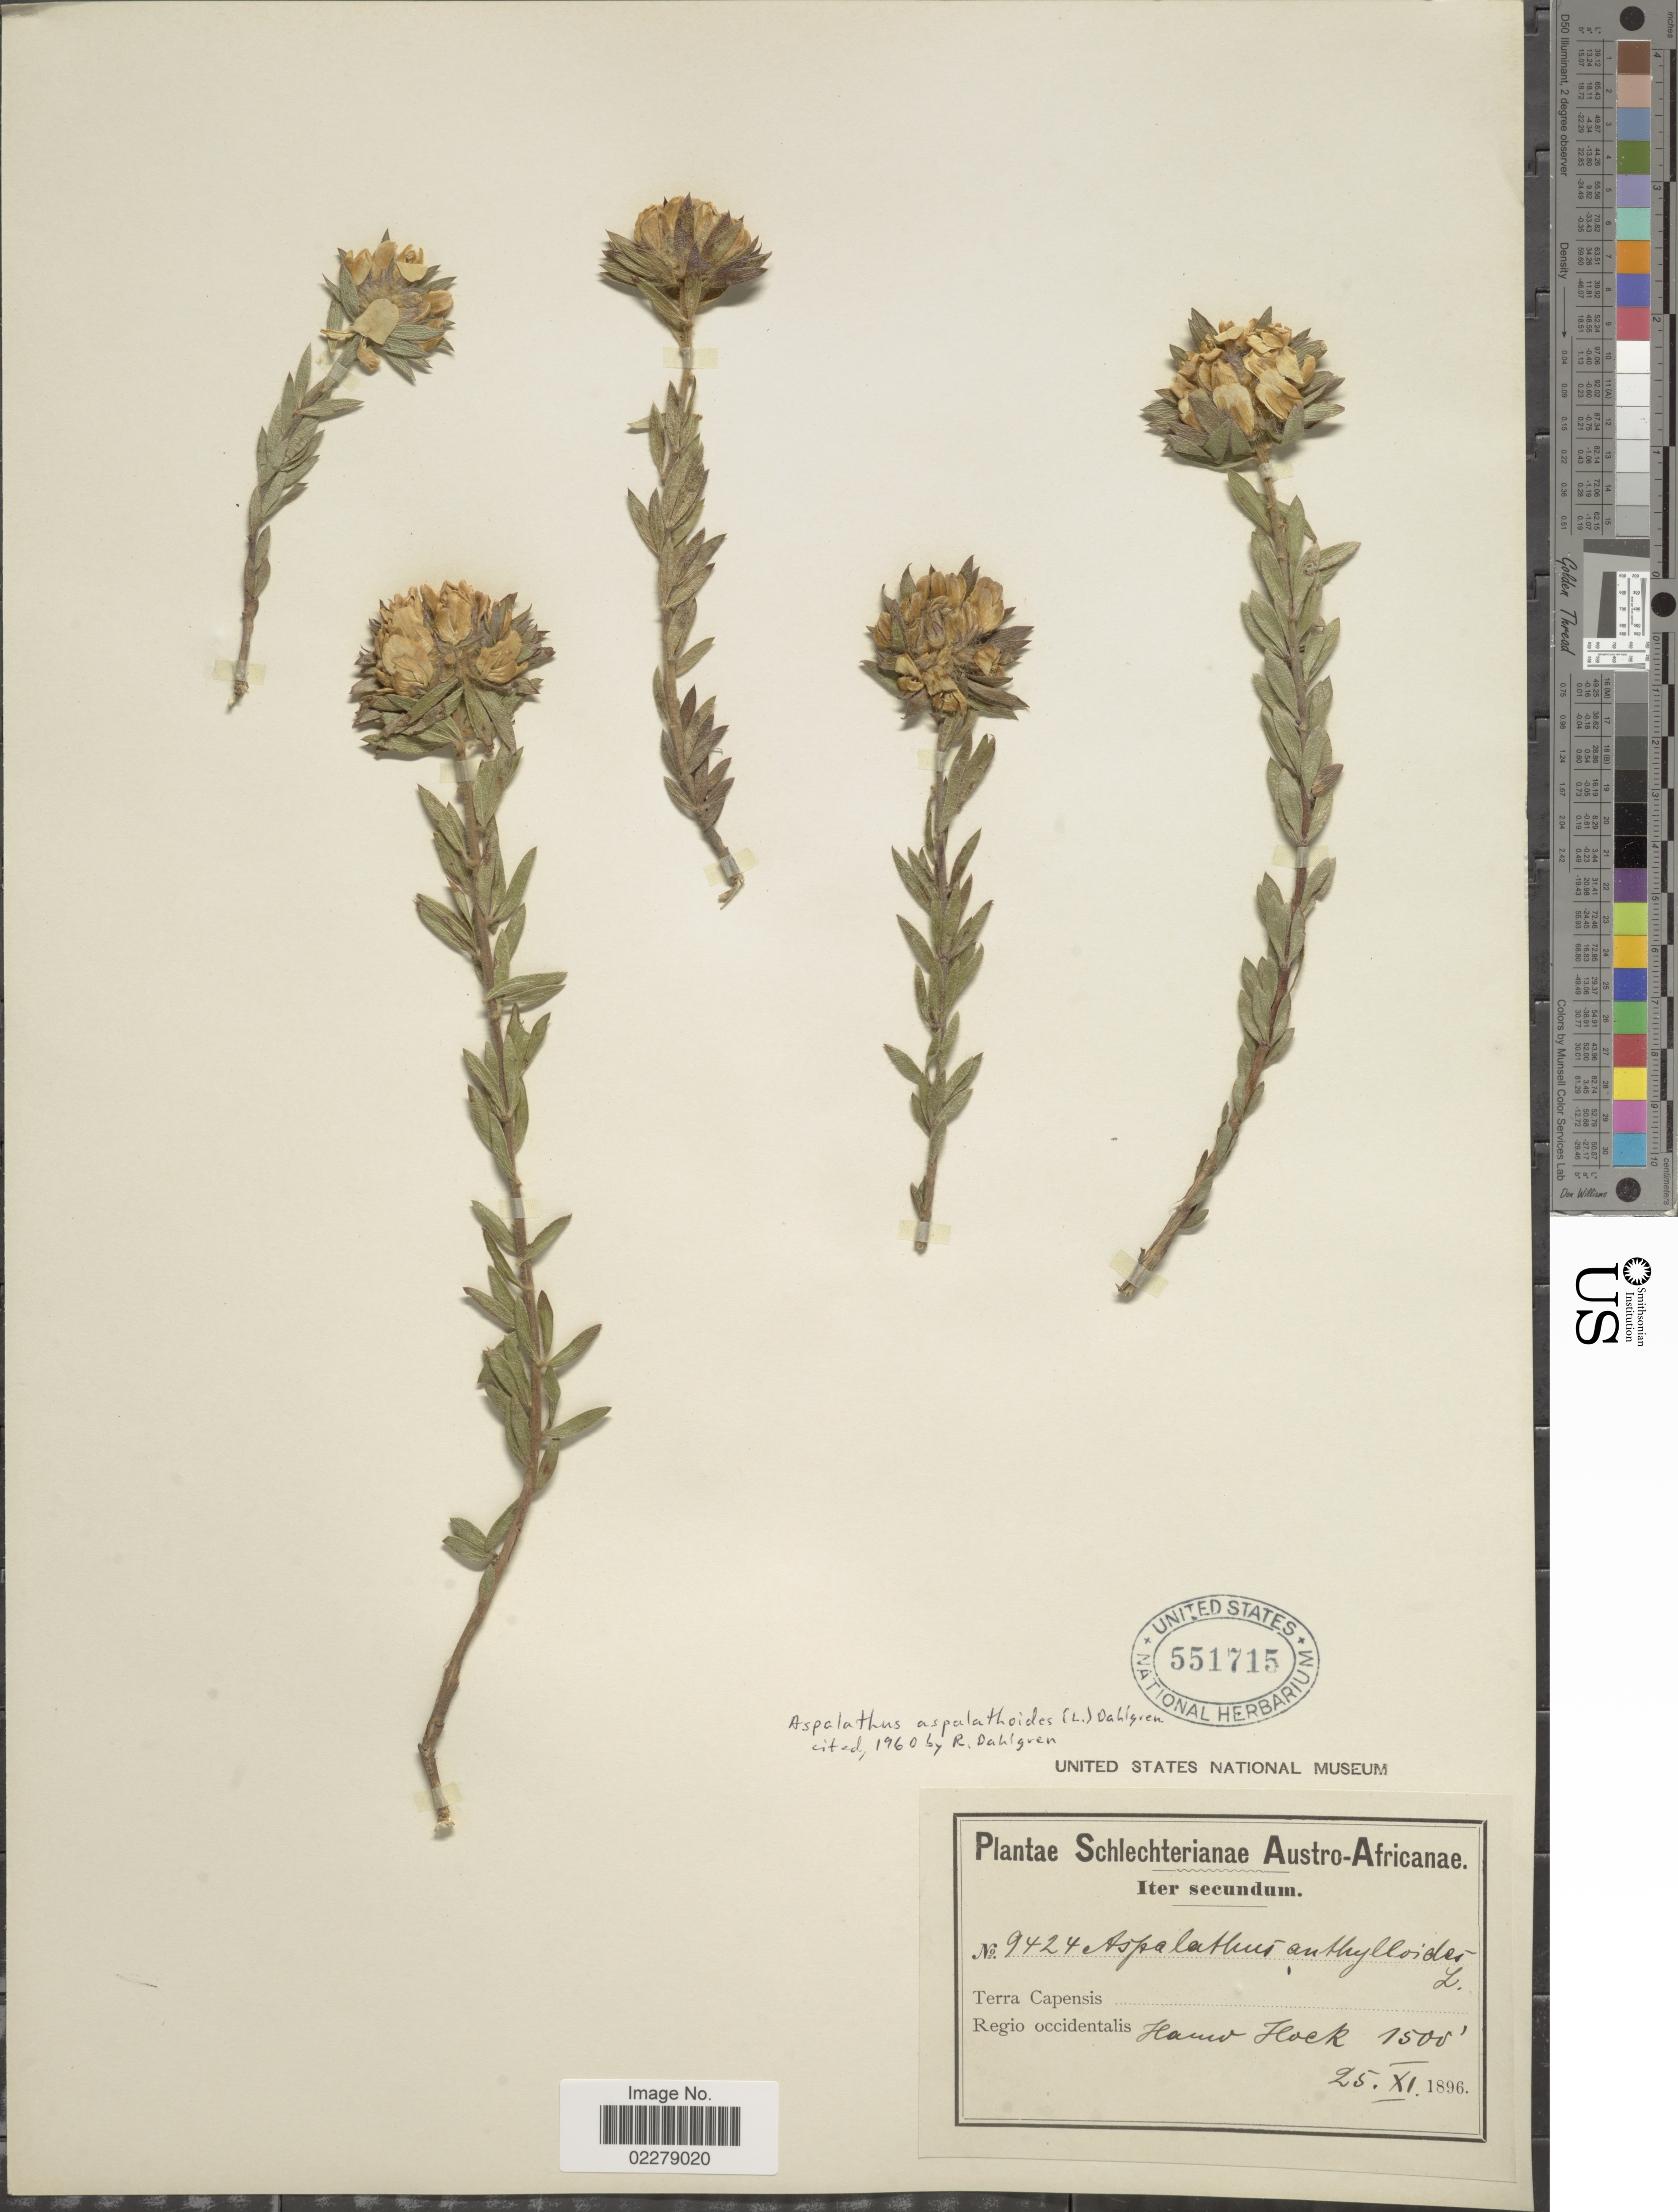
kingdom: Plantae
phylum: Tracheophyta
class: Magnoliopsida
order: Fabales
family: Fabaceae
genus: Aspalathus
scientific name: Aspalathus aspalathoides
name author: (L.) R. Dahlgren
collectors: Schlechter, --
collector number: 9424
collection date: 1896-11-25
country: South Africa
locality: Austro- Africanae. Terra Capensis. Ragio occidentalis, Hann Hock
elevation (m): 457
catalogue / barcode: US 551715